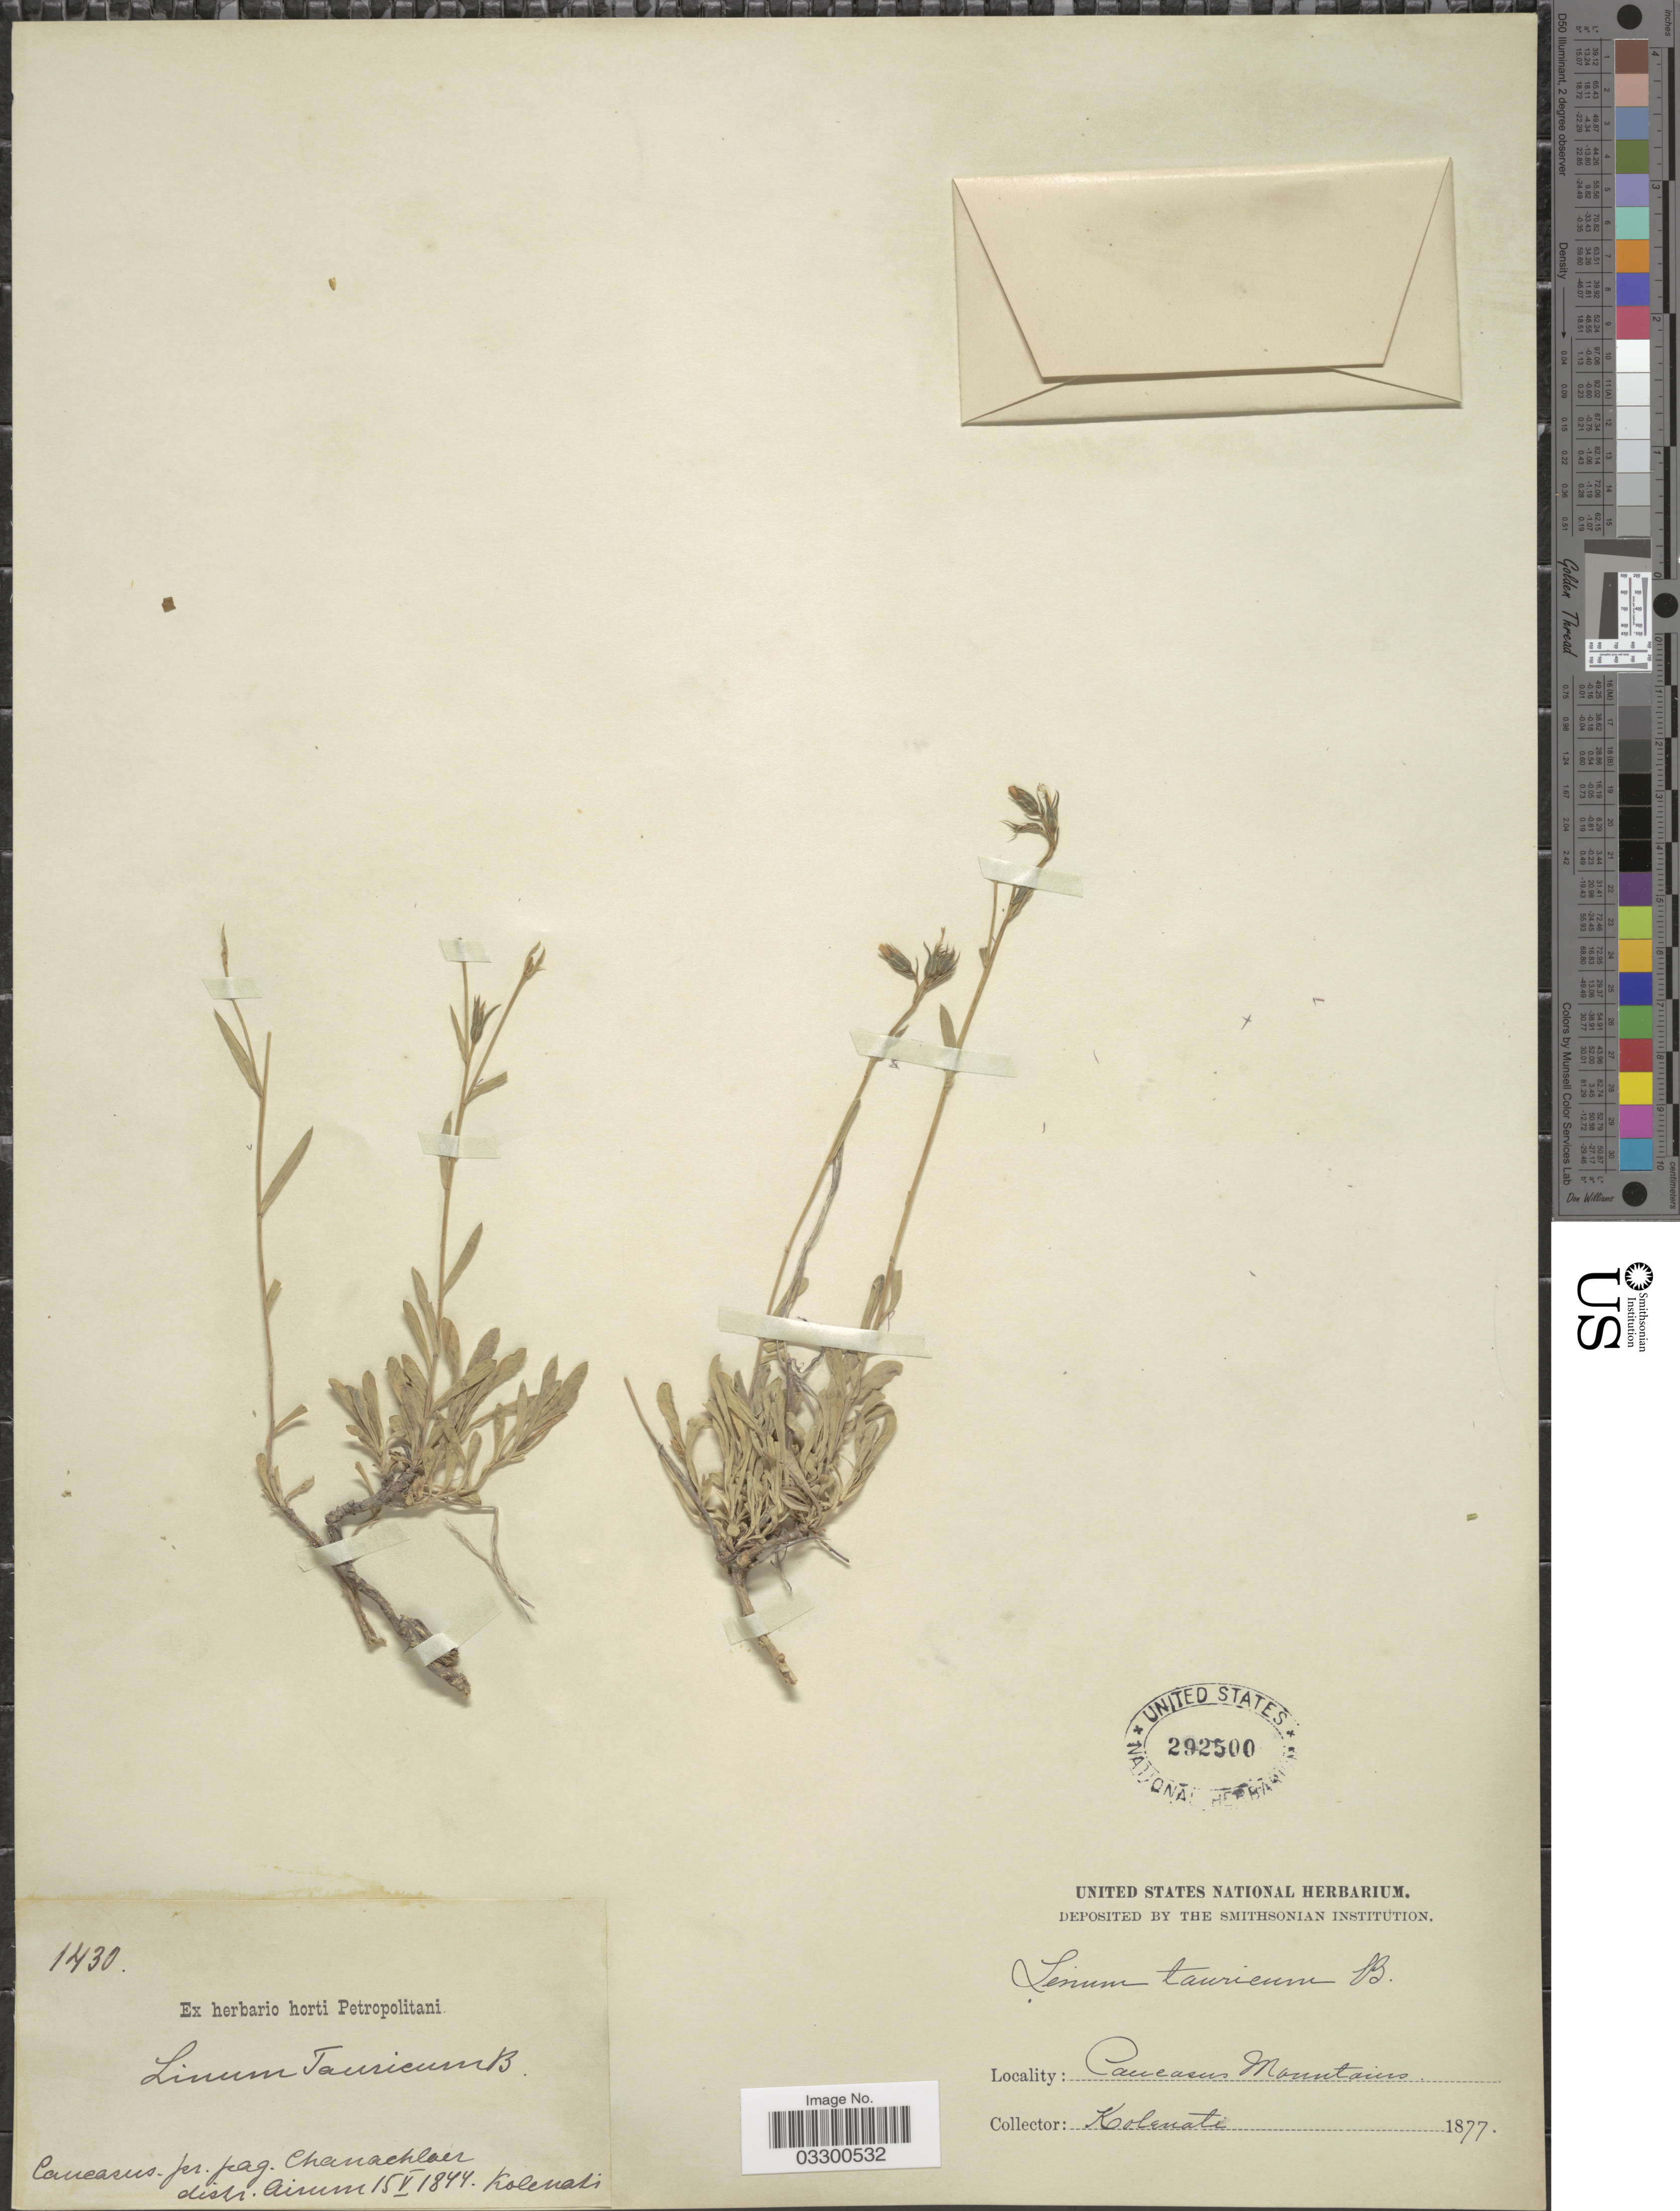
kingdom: Plantae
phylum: Tracheophyta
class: Magnoliopsida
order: Malpighiales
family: Linaceae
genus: Linum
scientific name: Linum tauricum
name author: Willd.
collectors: Kolenati, --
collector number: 1430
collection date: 1844-05-15/1877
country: Azerbaijan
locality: Caucasus Mountains. Caucasus. pr. pag. Chanachlaer distr. Airum.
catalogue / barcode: US 292500